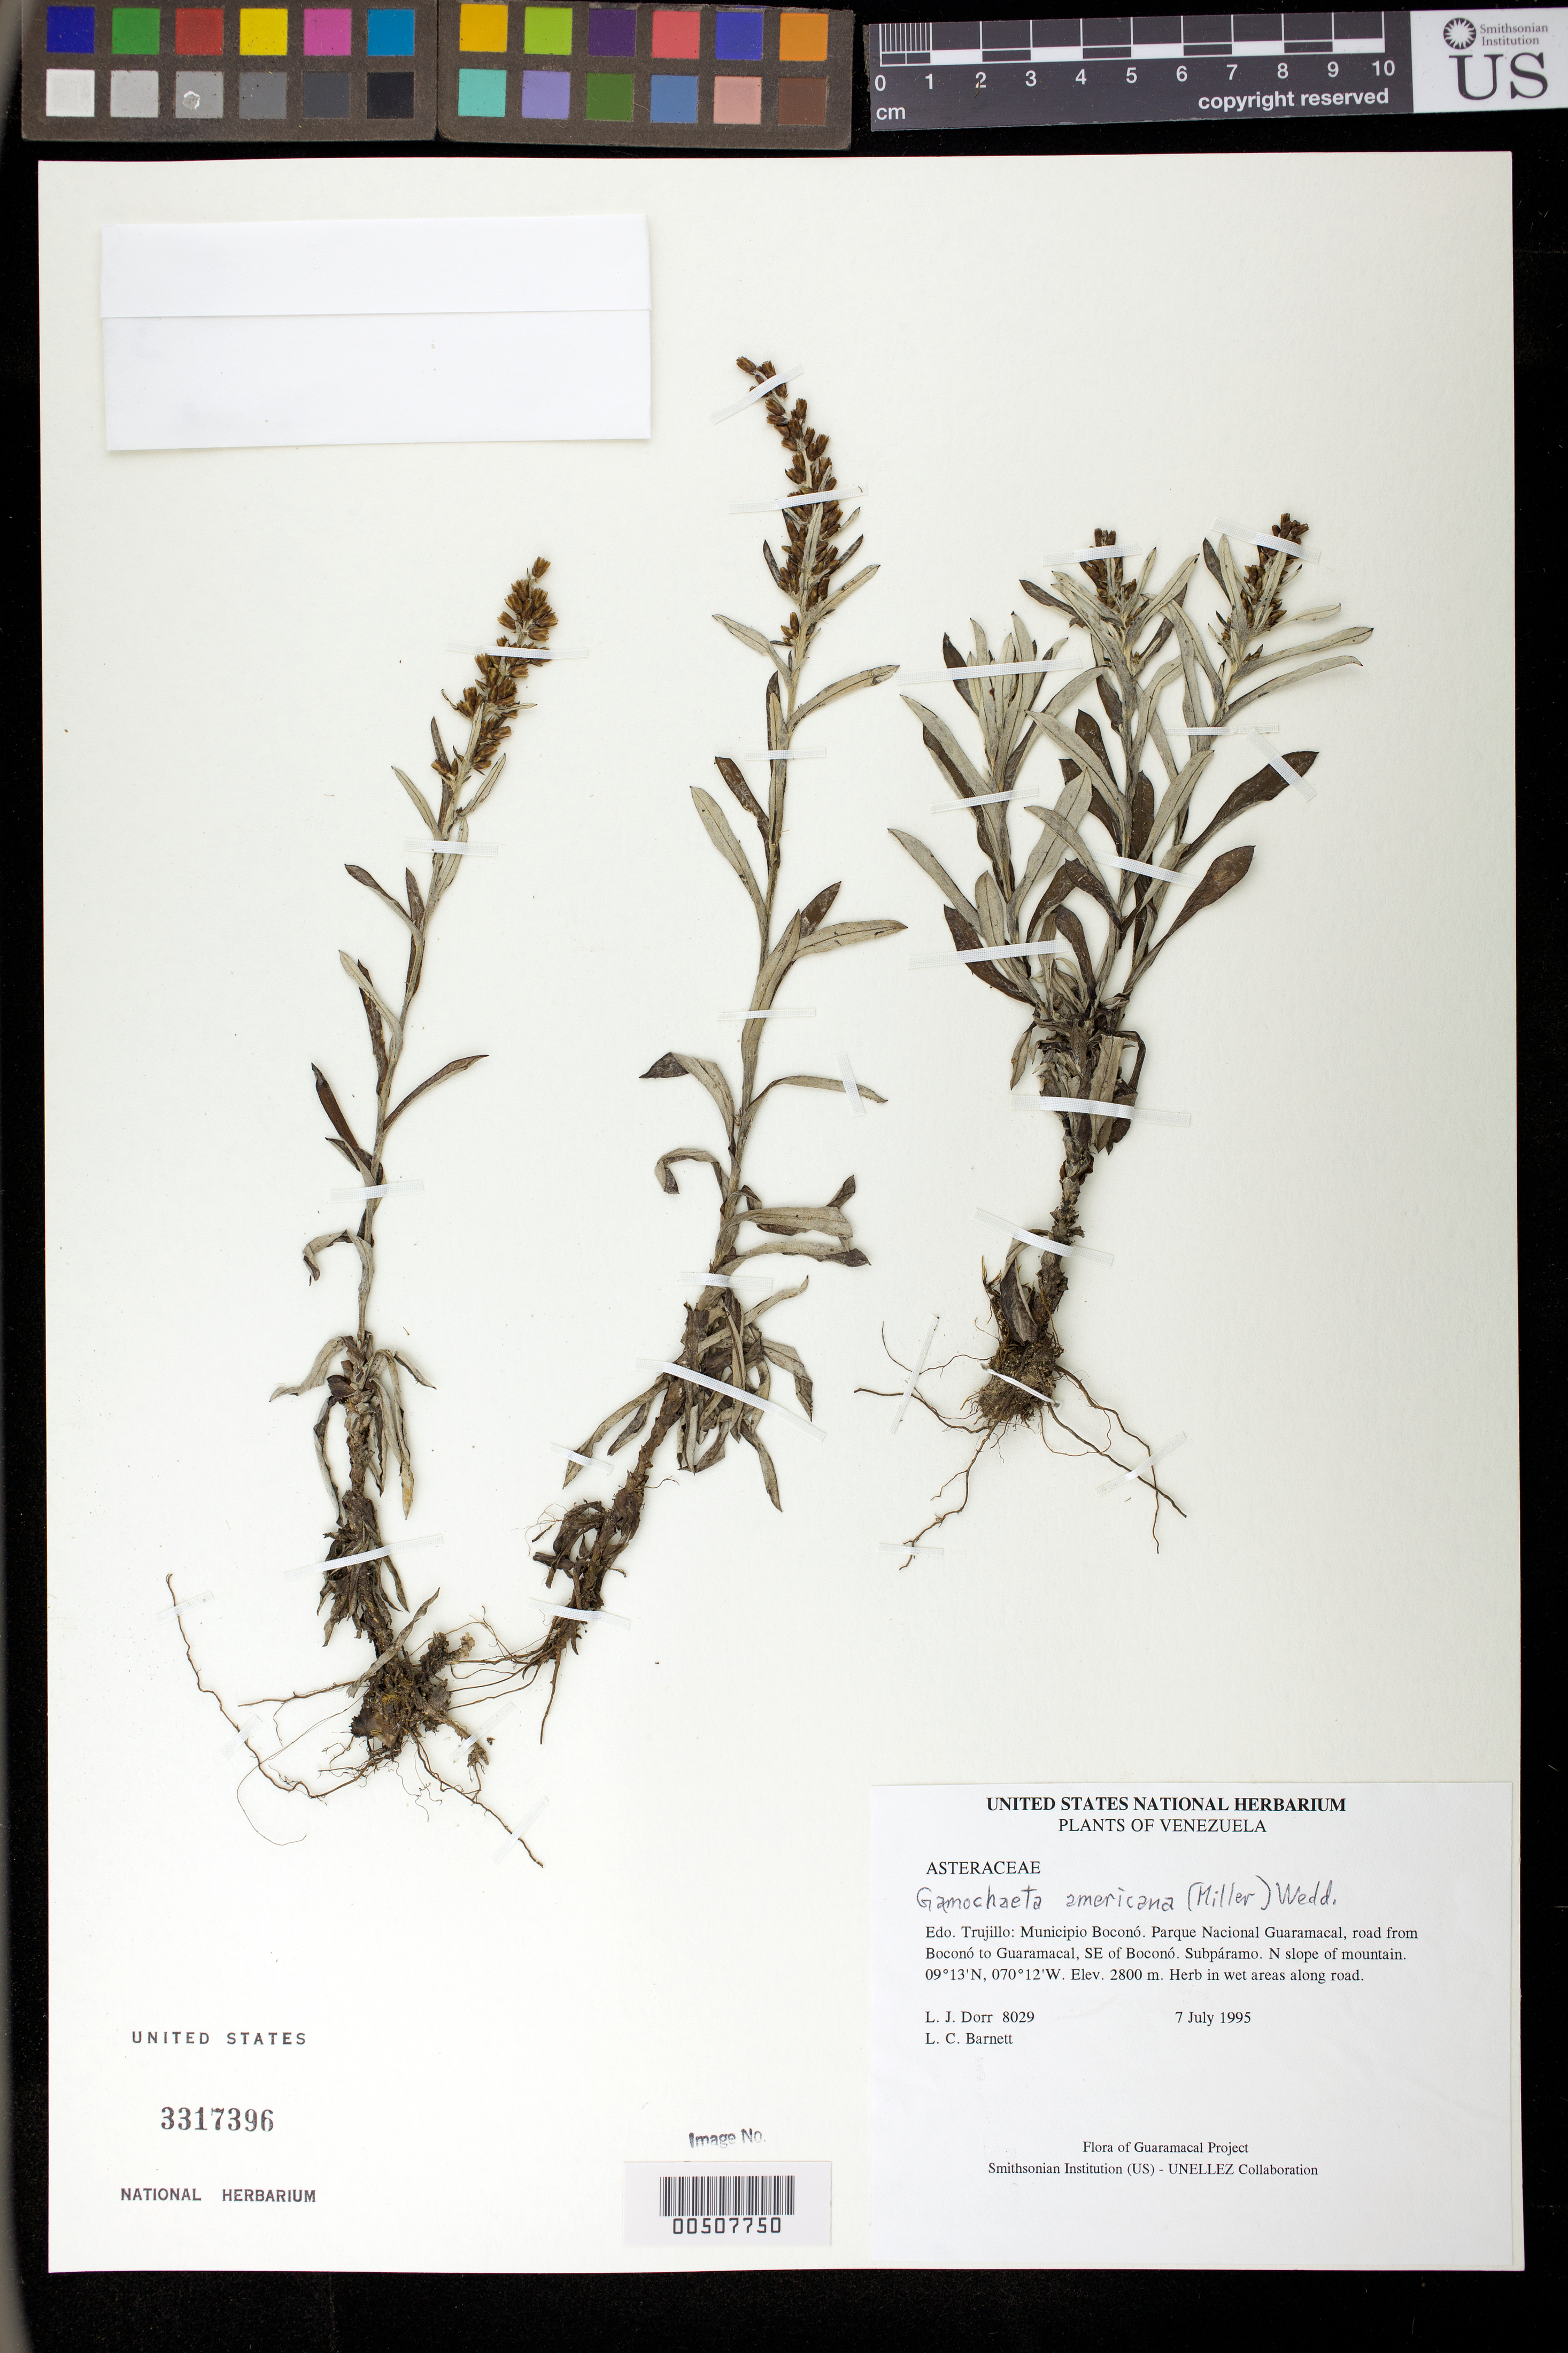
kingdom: Plantae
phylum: Tracheophyta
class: Magnoliopsida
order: Asterales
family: Asteraceae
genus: Gamochaeta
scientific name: Gamochaeta americana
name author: (Mill.) Wedd.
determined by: Robinson, Harold E., (US)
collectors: L. J. Dorr & L. C. Barnett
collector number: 8029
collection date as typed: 07 Jul 1995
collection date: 1995-07-07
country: Venezuela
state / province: Trujillo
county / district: Boconó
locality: Parque Nacional Guaramacal, road from Boconó to Guaramacal, SE of Boconó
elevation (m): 2800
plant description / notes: PORT, US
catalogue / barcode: US 3317396